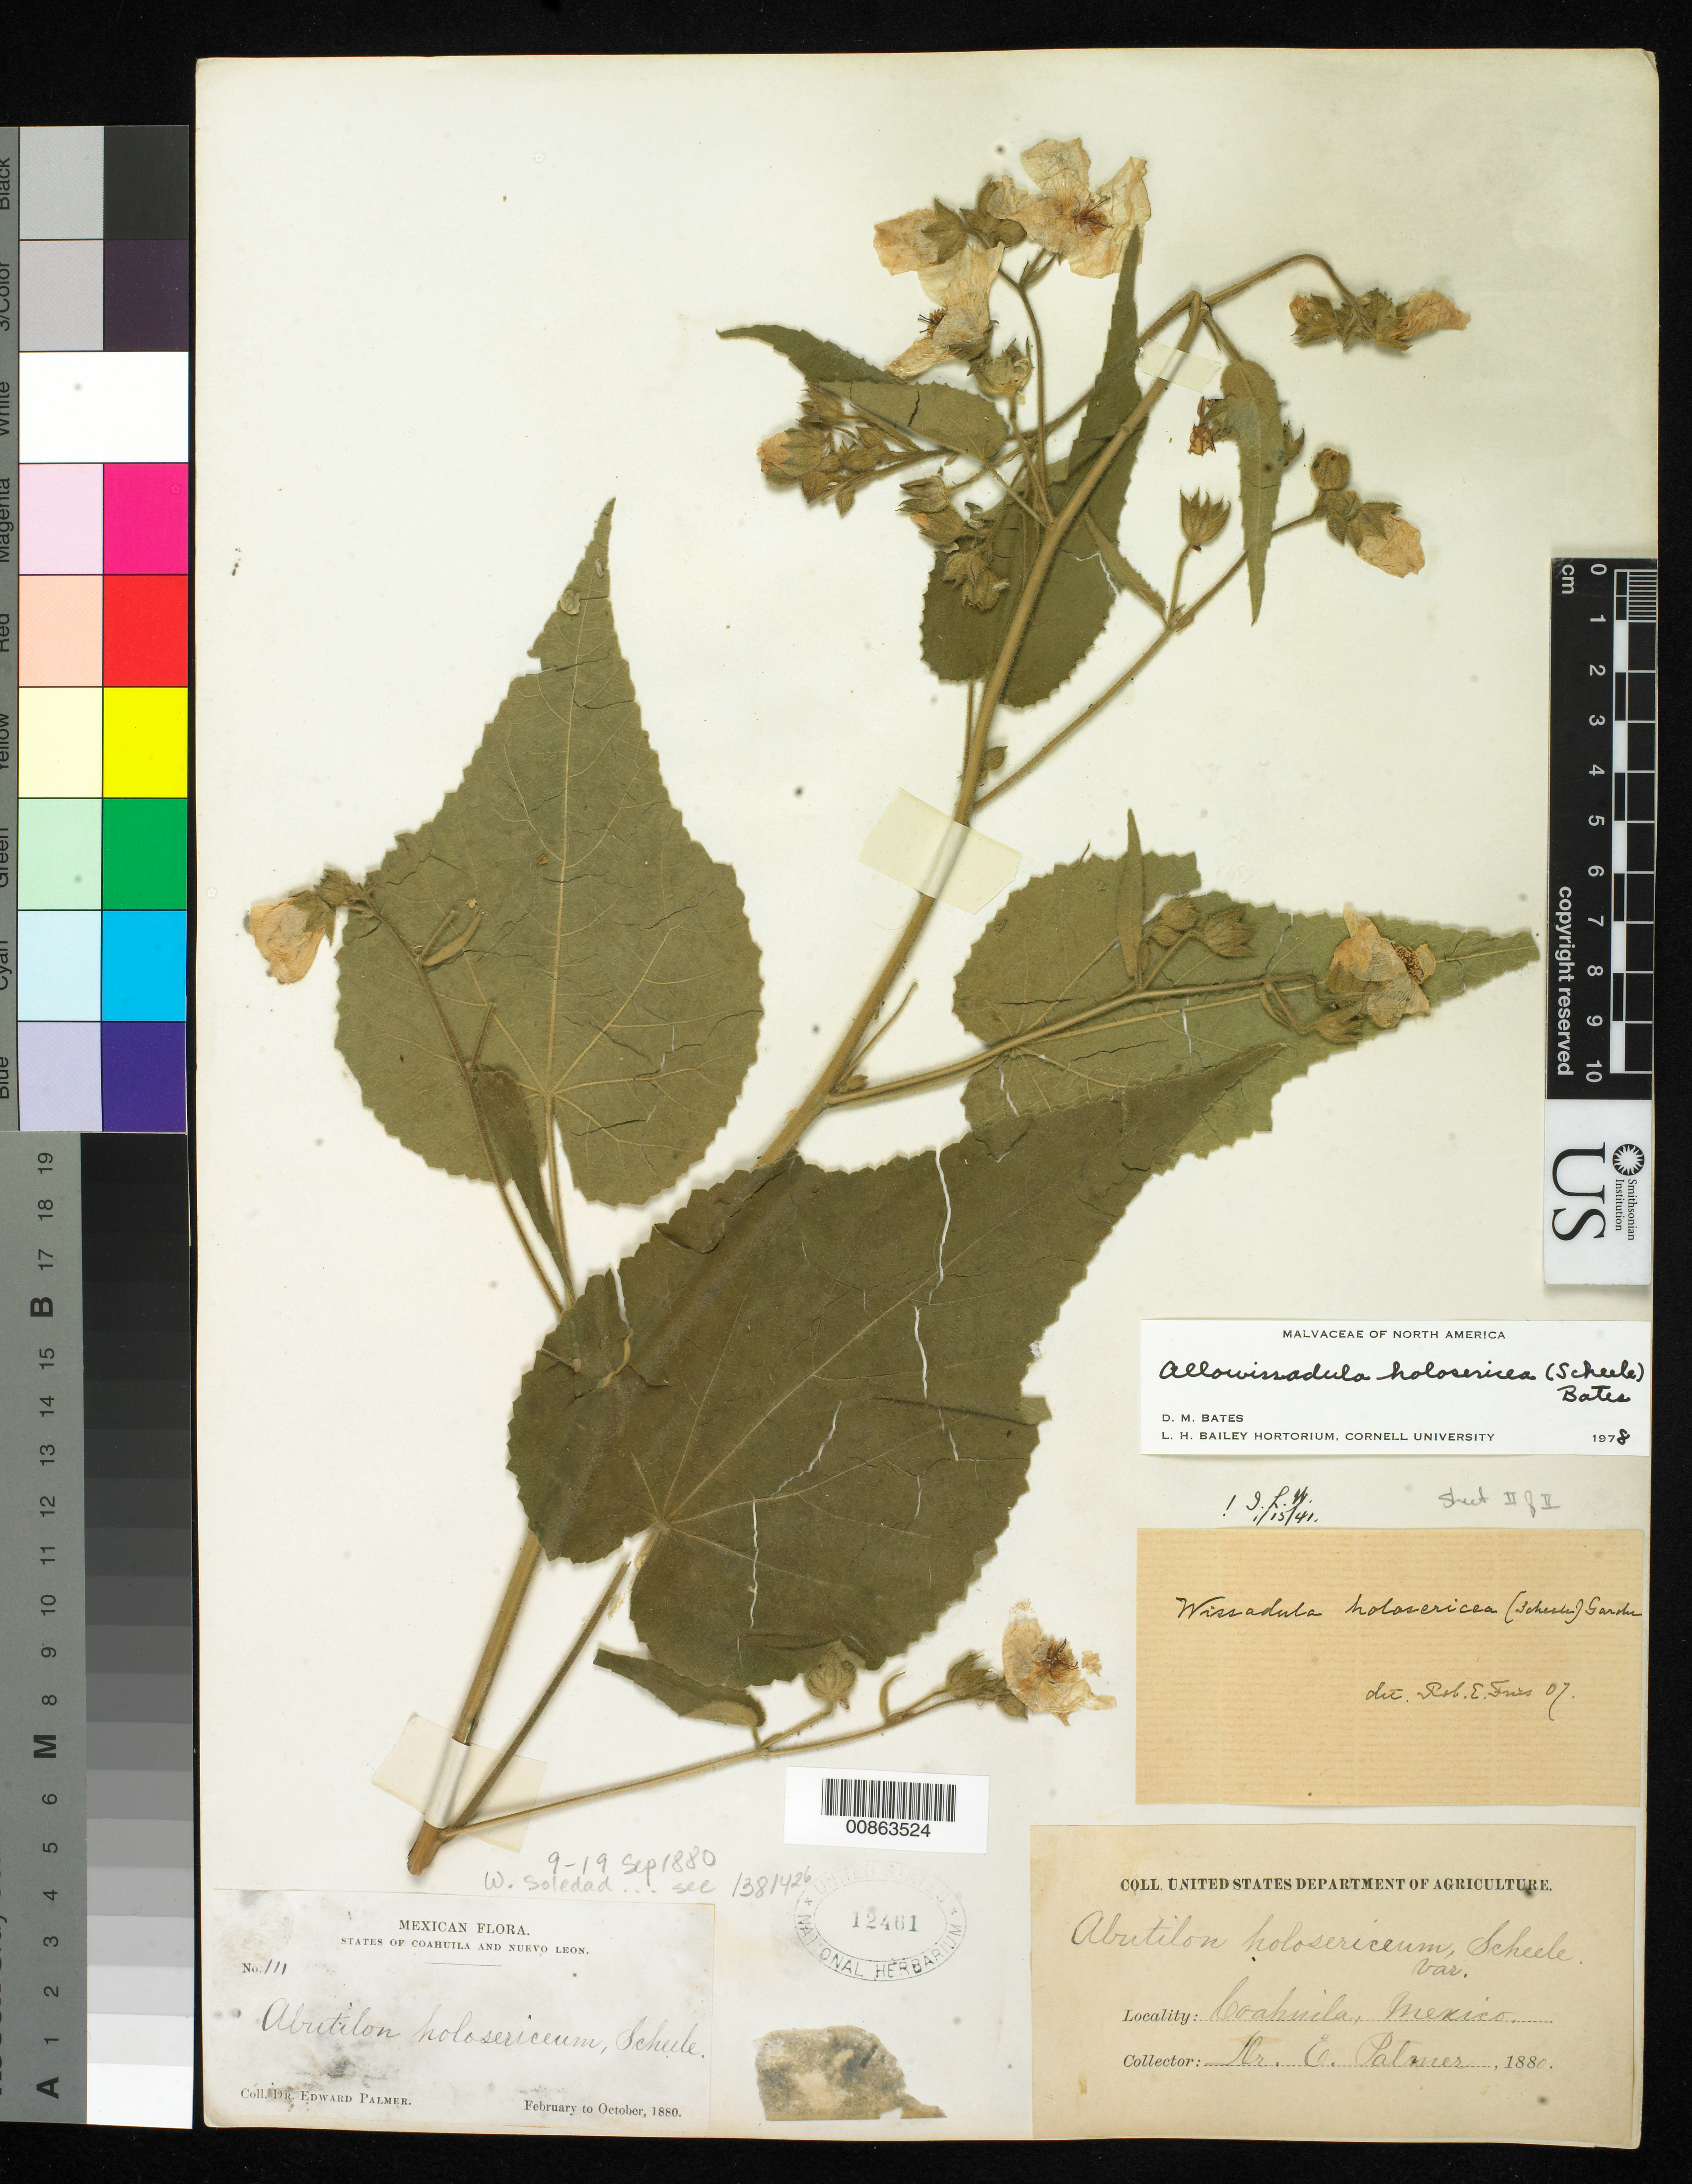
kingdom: Plantae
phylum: Tracheophyta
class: Magnoliopsida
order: Malvales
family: Malvaceae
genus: Allowissadula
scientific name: Allowissadula holosericea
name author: (Scheele) D.M. Bates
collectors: E. Palmer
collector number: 111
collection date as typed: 09 Sep 1880 to 19 Sep 1880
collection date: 1880-09-09/1880-09-19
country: Mexico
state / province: Coahuila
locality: W. Soledad, 25 miles southwest from Monclova, Coahuila.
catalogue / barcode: US 12461